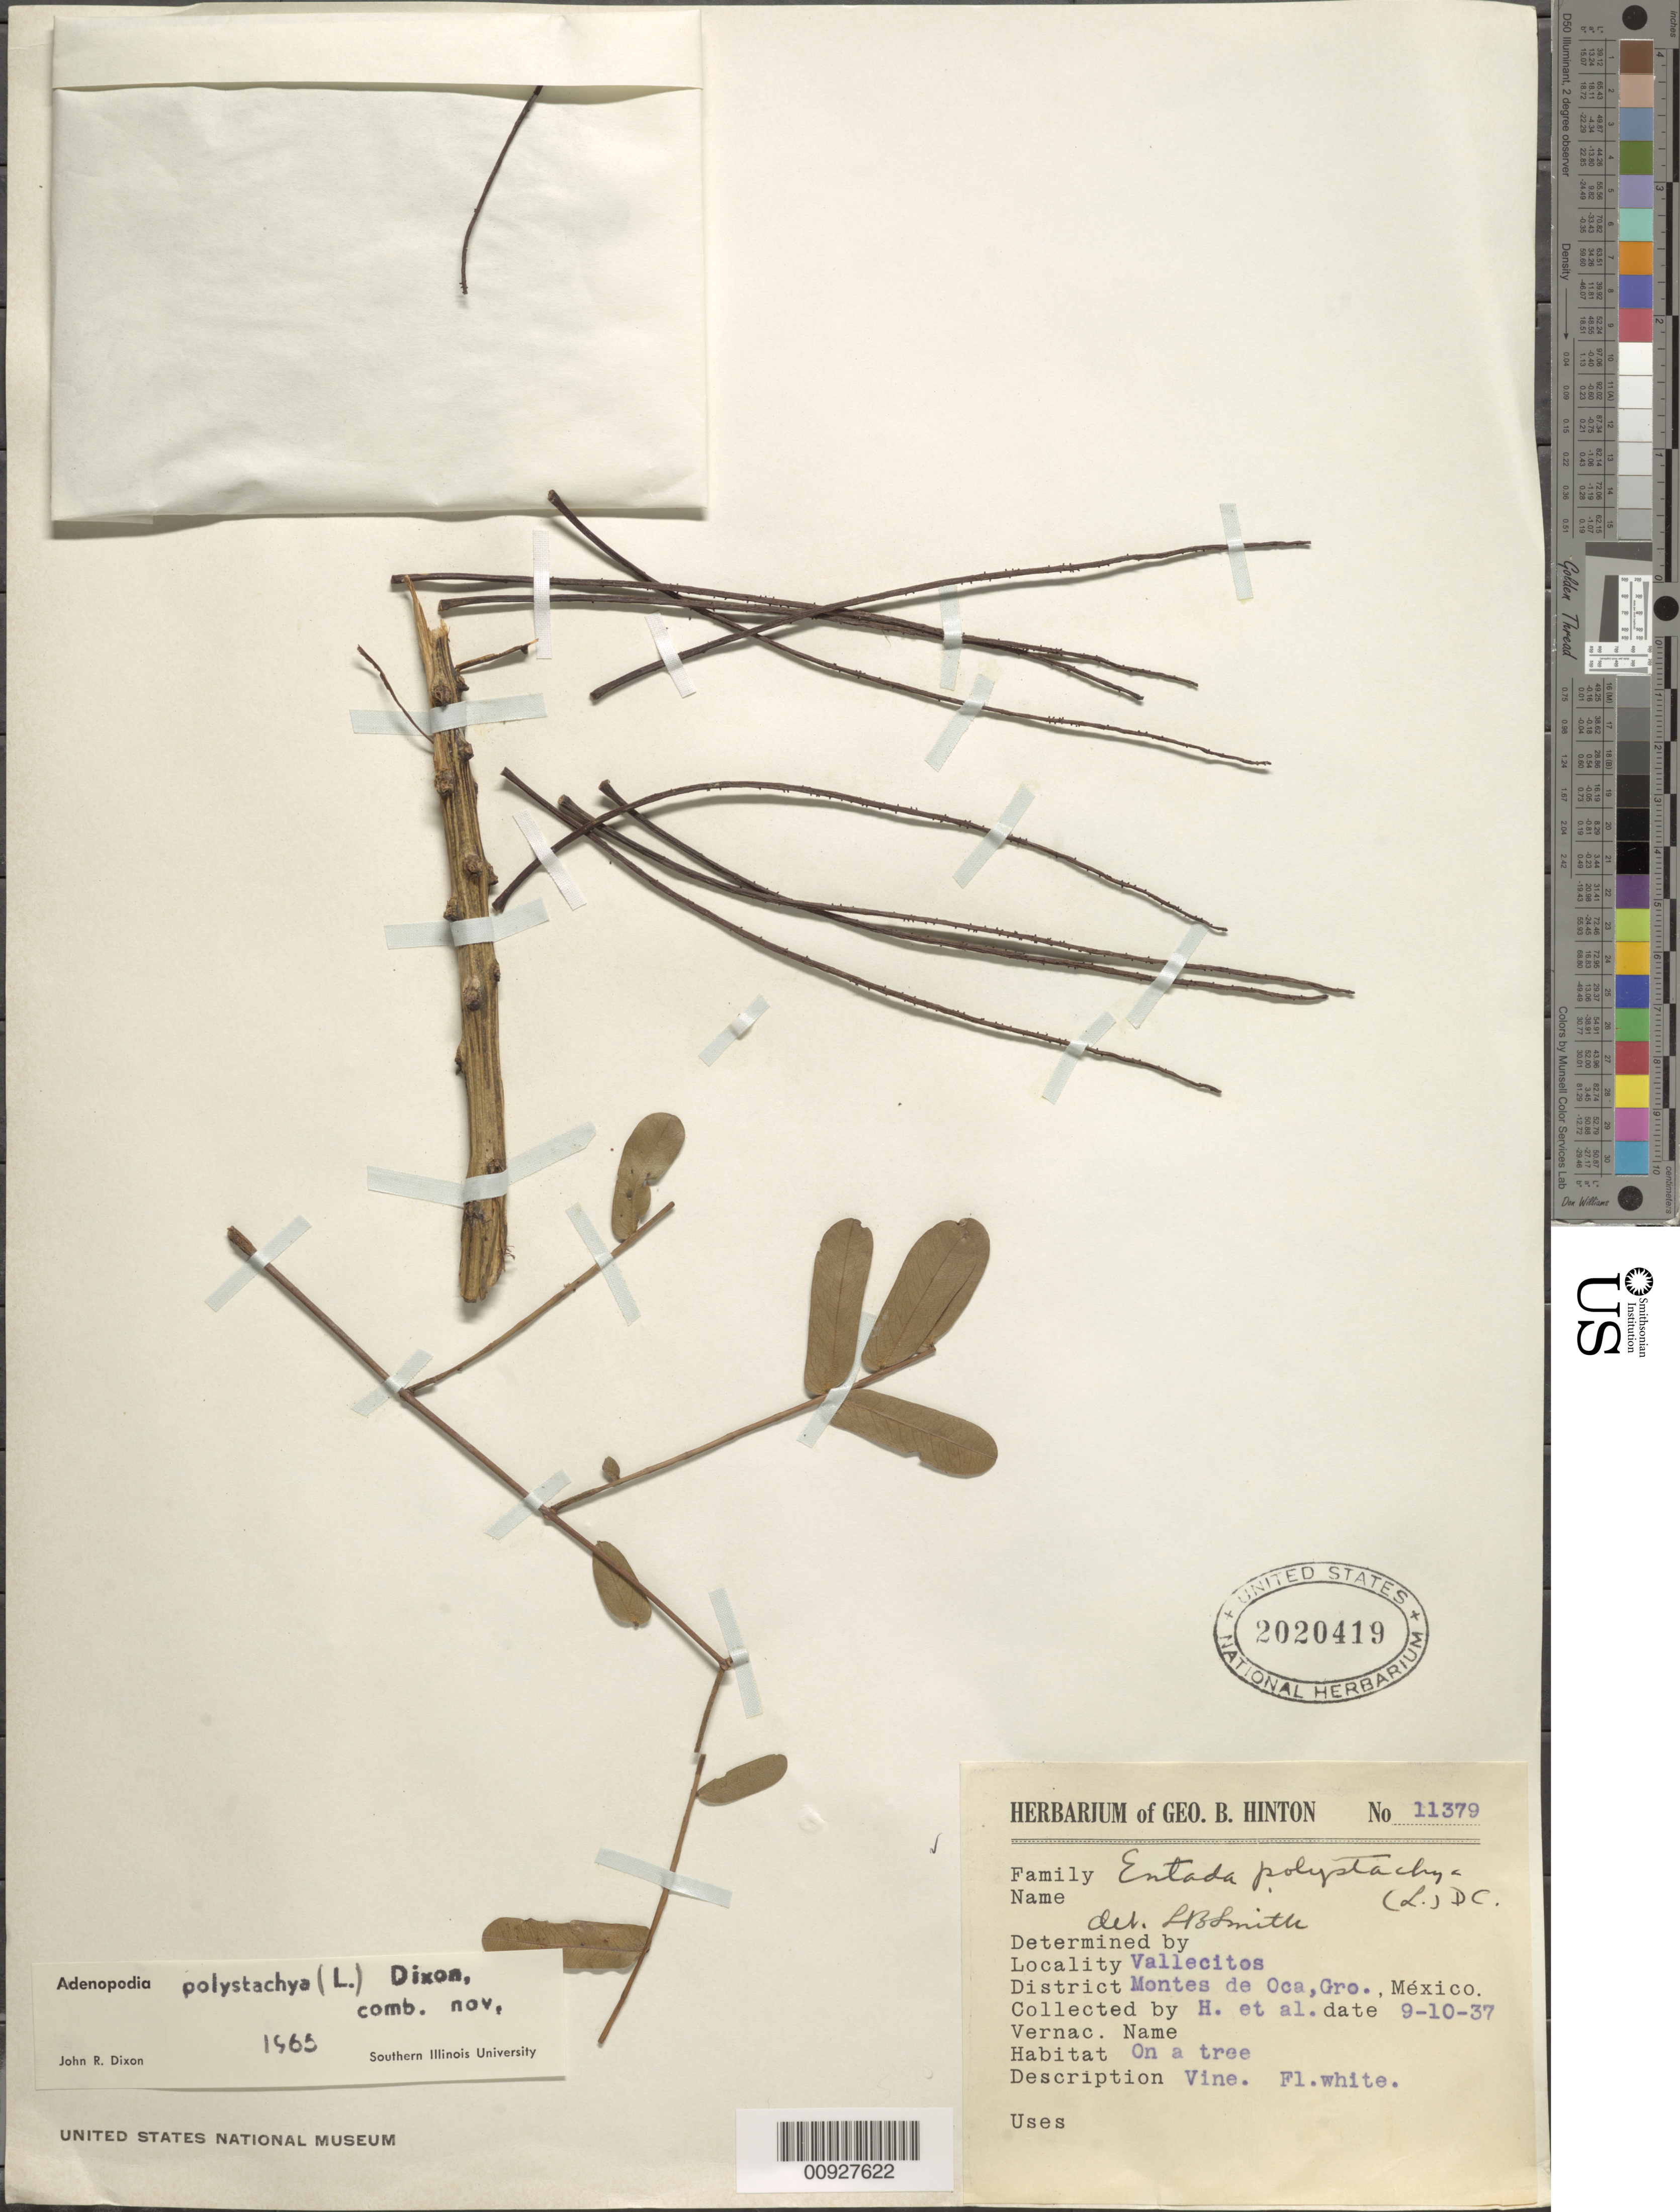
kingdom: Plantae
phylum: Tracheophyta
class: Magnoliopsida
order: Fabales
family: Fabaceae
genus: Entada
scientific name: Entada polystachya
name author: (L.) DC.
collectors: G. B. Hinton & et al.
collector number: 11379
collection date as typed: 10 Sep 1937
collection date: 1937-09-10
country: Mexico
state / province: Guerrero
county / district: Montes de Oca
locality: Vallecitos, District Montes de Oca, Guerrero.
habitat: On a tree.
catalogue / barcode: US 2020419